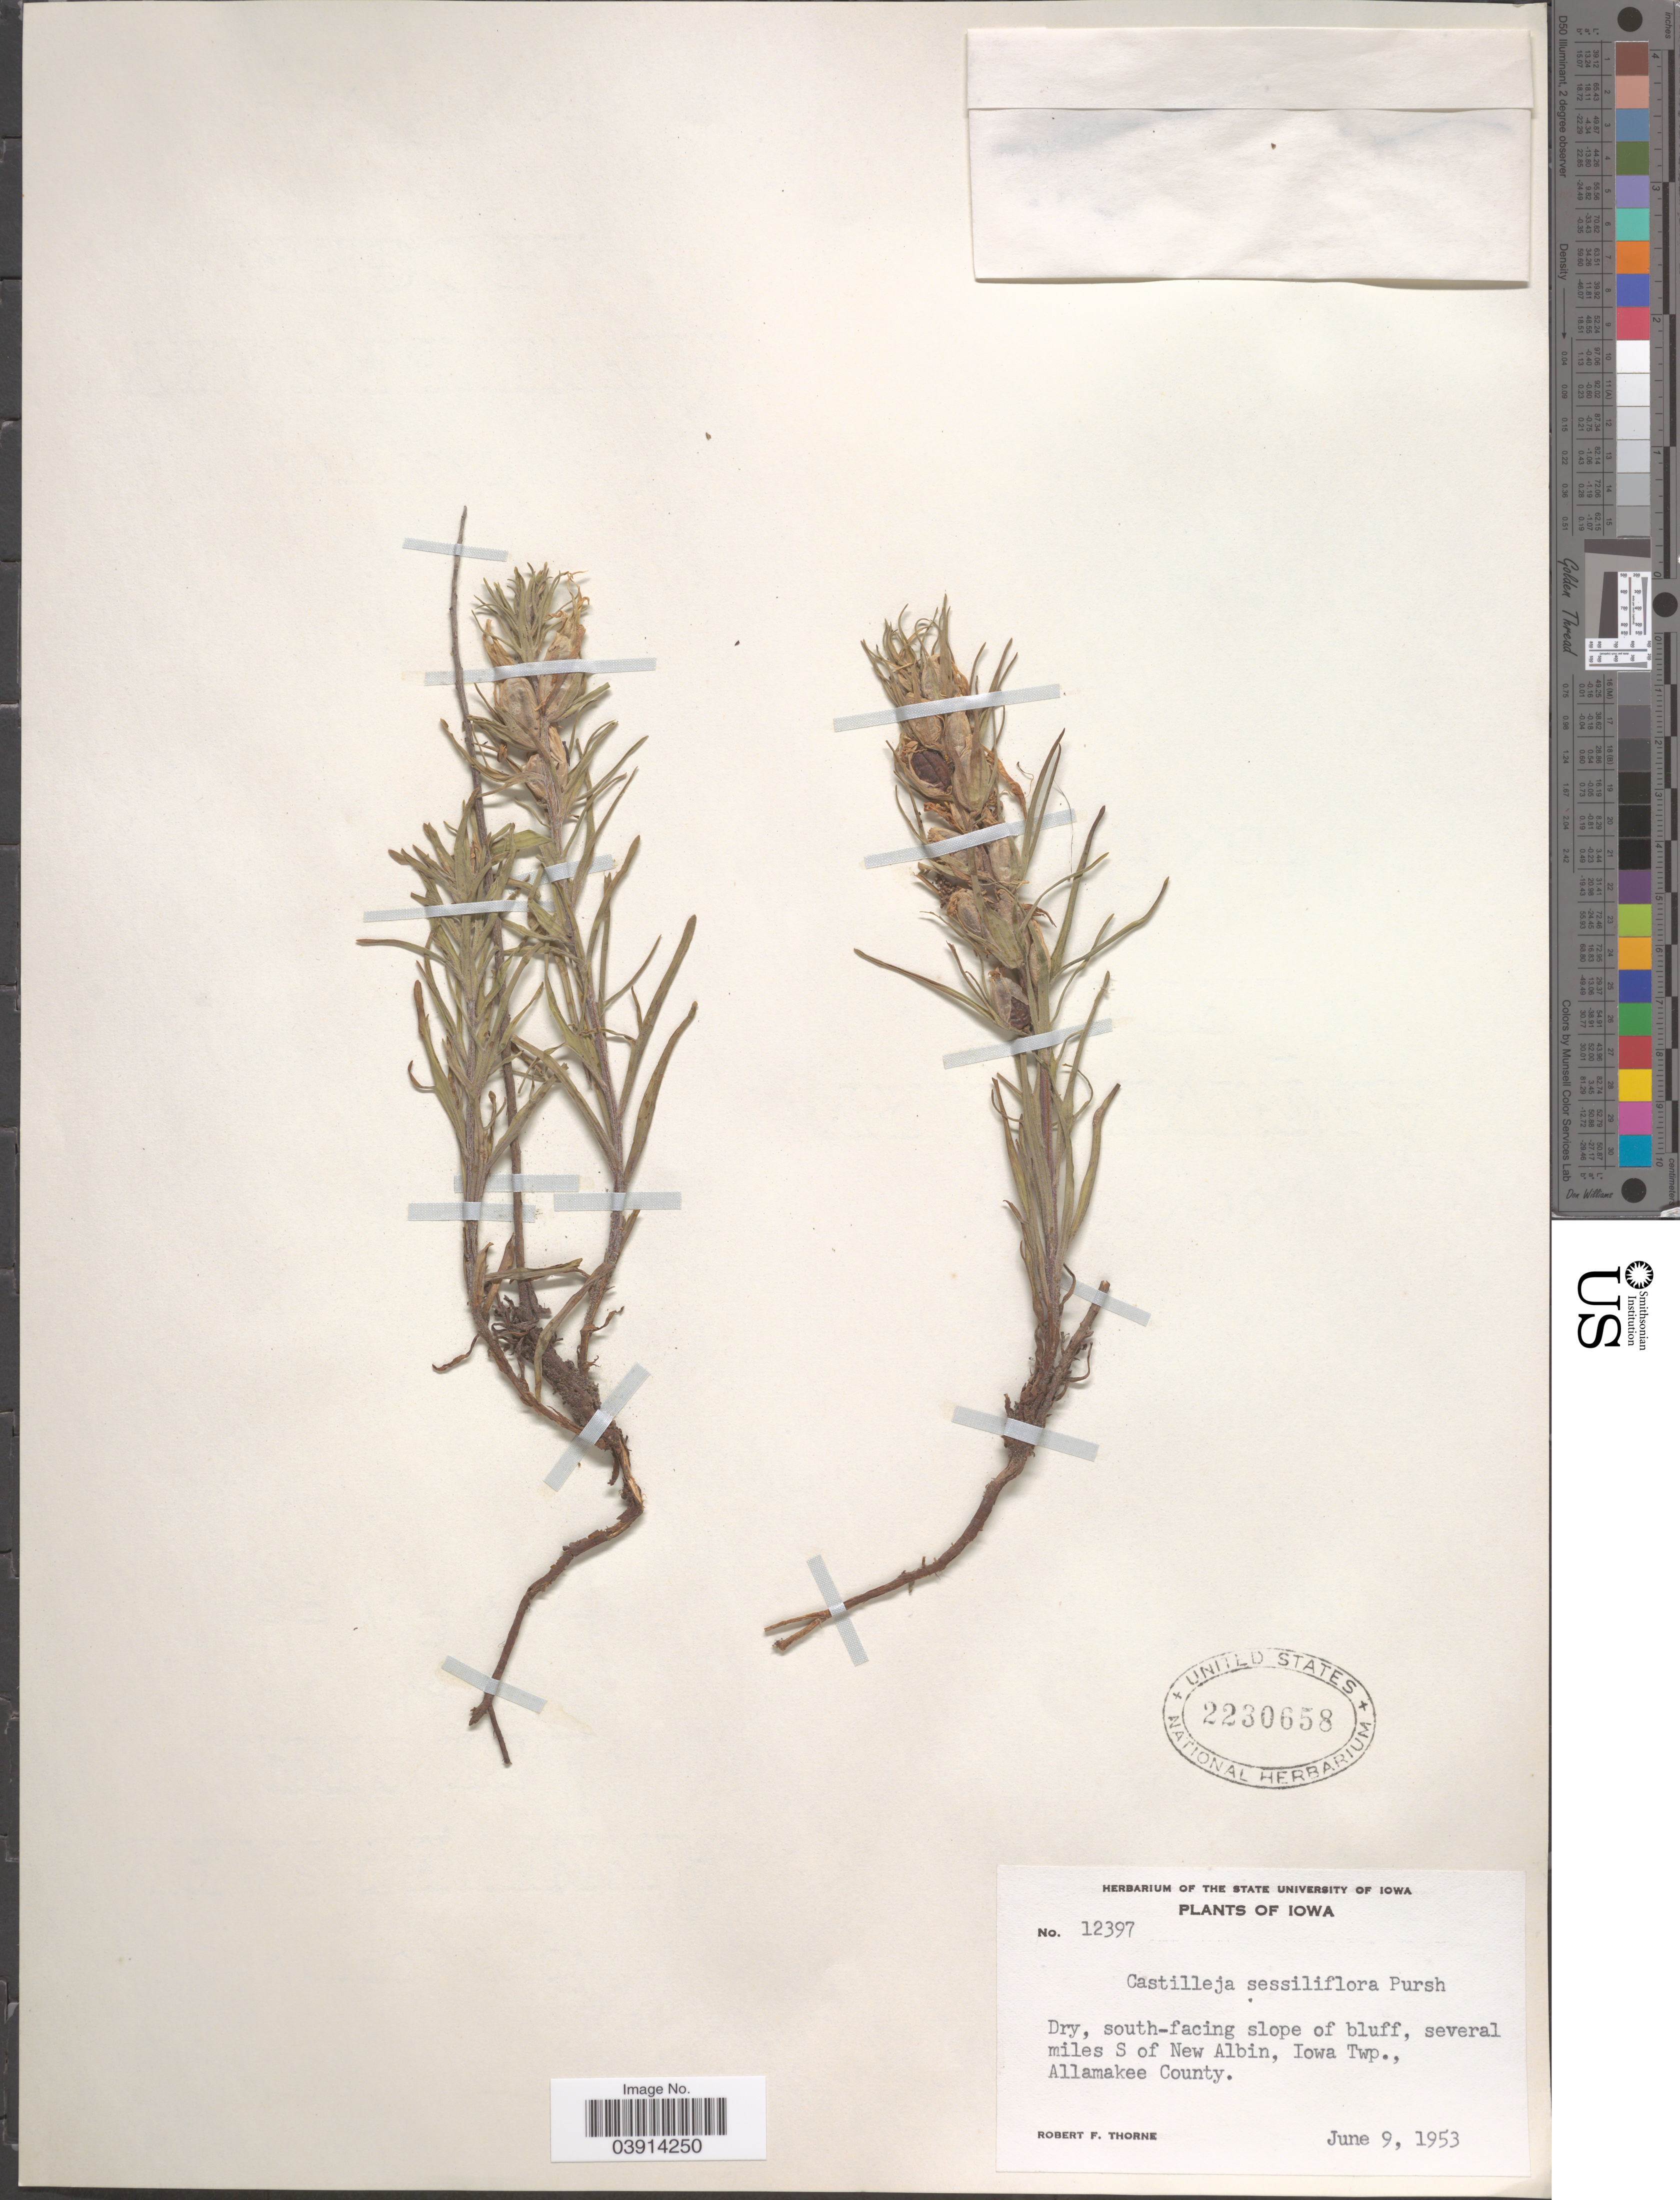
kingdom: Plantae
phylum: Tracheophyta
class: Magnoliopsida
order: Lamiales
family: Orobanchaceae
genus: Castilleja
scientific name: Castilleja sessiliflora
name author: Pursh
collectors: R. F. Thorne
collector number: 12397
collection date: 1953-06-09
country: United States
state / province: Iowa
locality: South-facing slope of bluff, several miles S of New Albin, Iowa Twp., Allamakee County.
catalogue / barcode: US 2230658